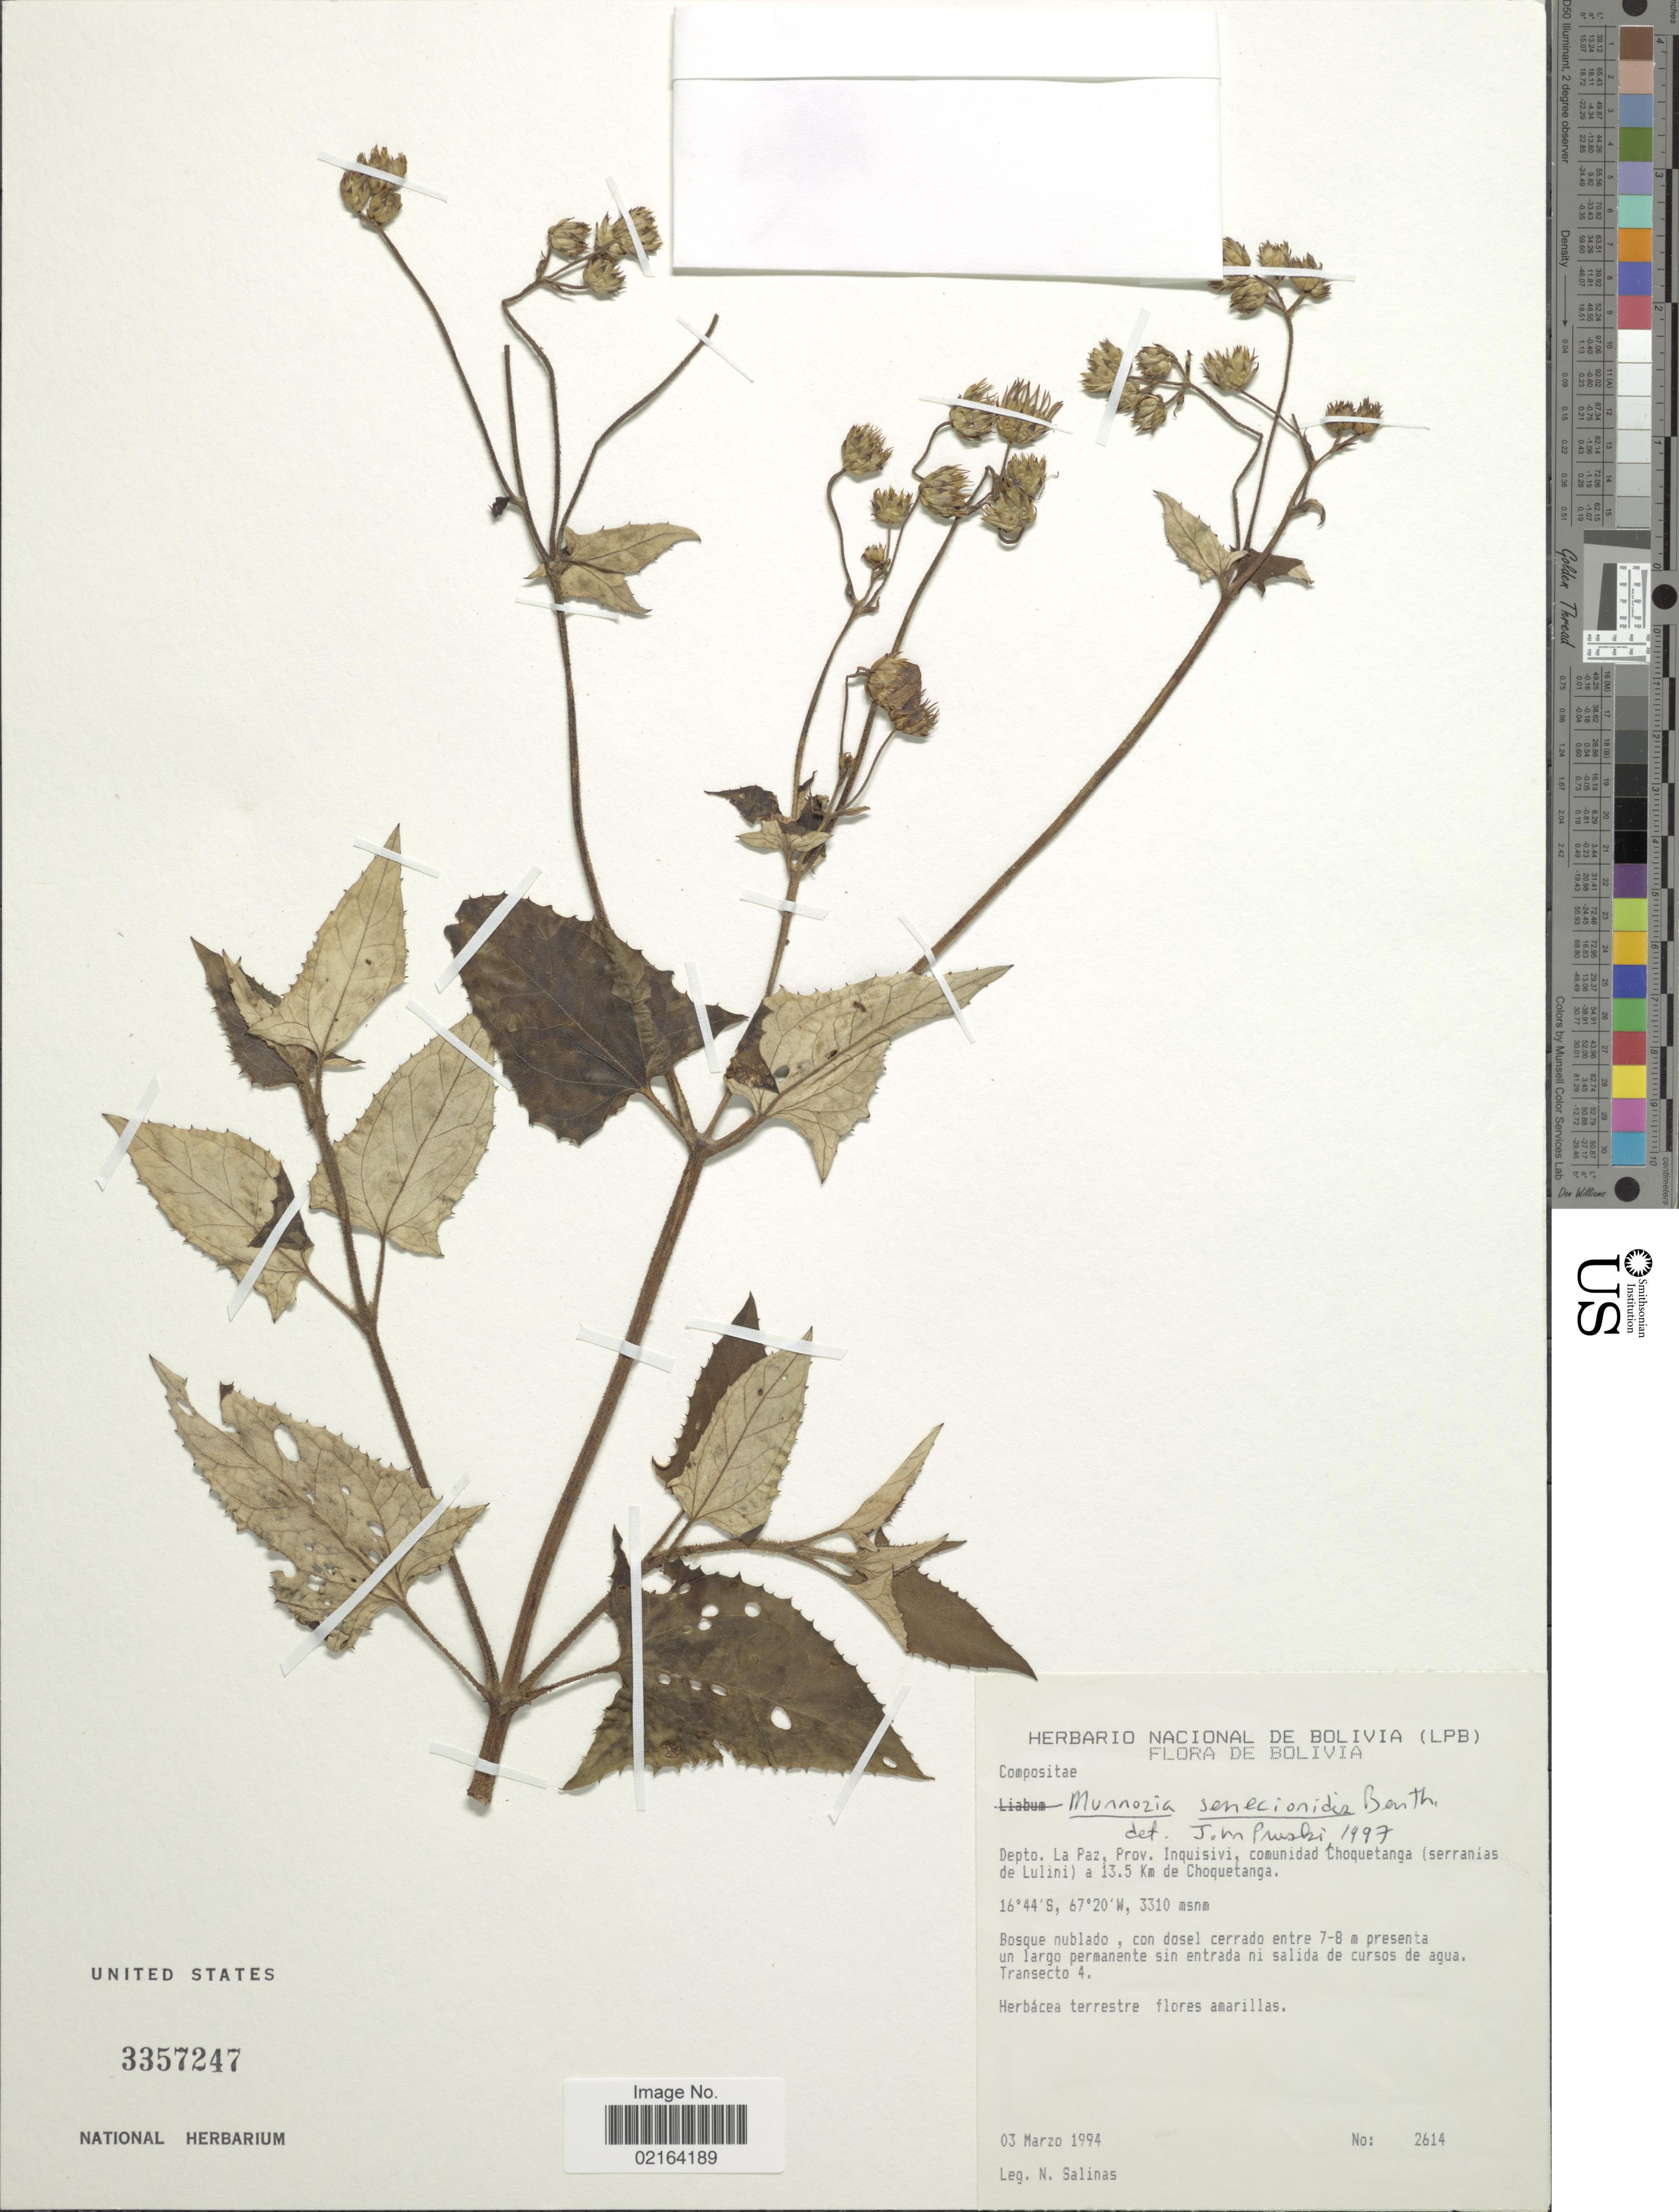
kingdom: Plantae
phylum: Tracheophyta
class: Magnoliopsida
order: Asterales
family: Asteraceae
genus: Munnozia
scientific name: Munnozia senecionidis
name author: Benth.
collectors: N. Salinas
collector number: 2614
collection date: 1994-03-03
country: Bolivia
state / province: La Paz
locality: Depto. La Paz, Prov. Inquisivi, comunidad Choquetanga (serranias de Lulini) a 13.5 Km de Chiquetanga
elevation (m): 3310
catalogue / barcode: US 3357247